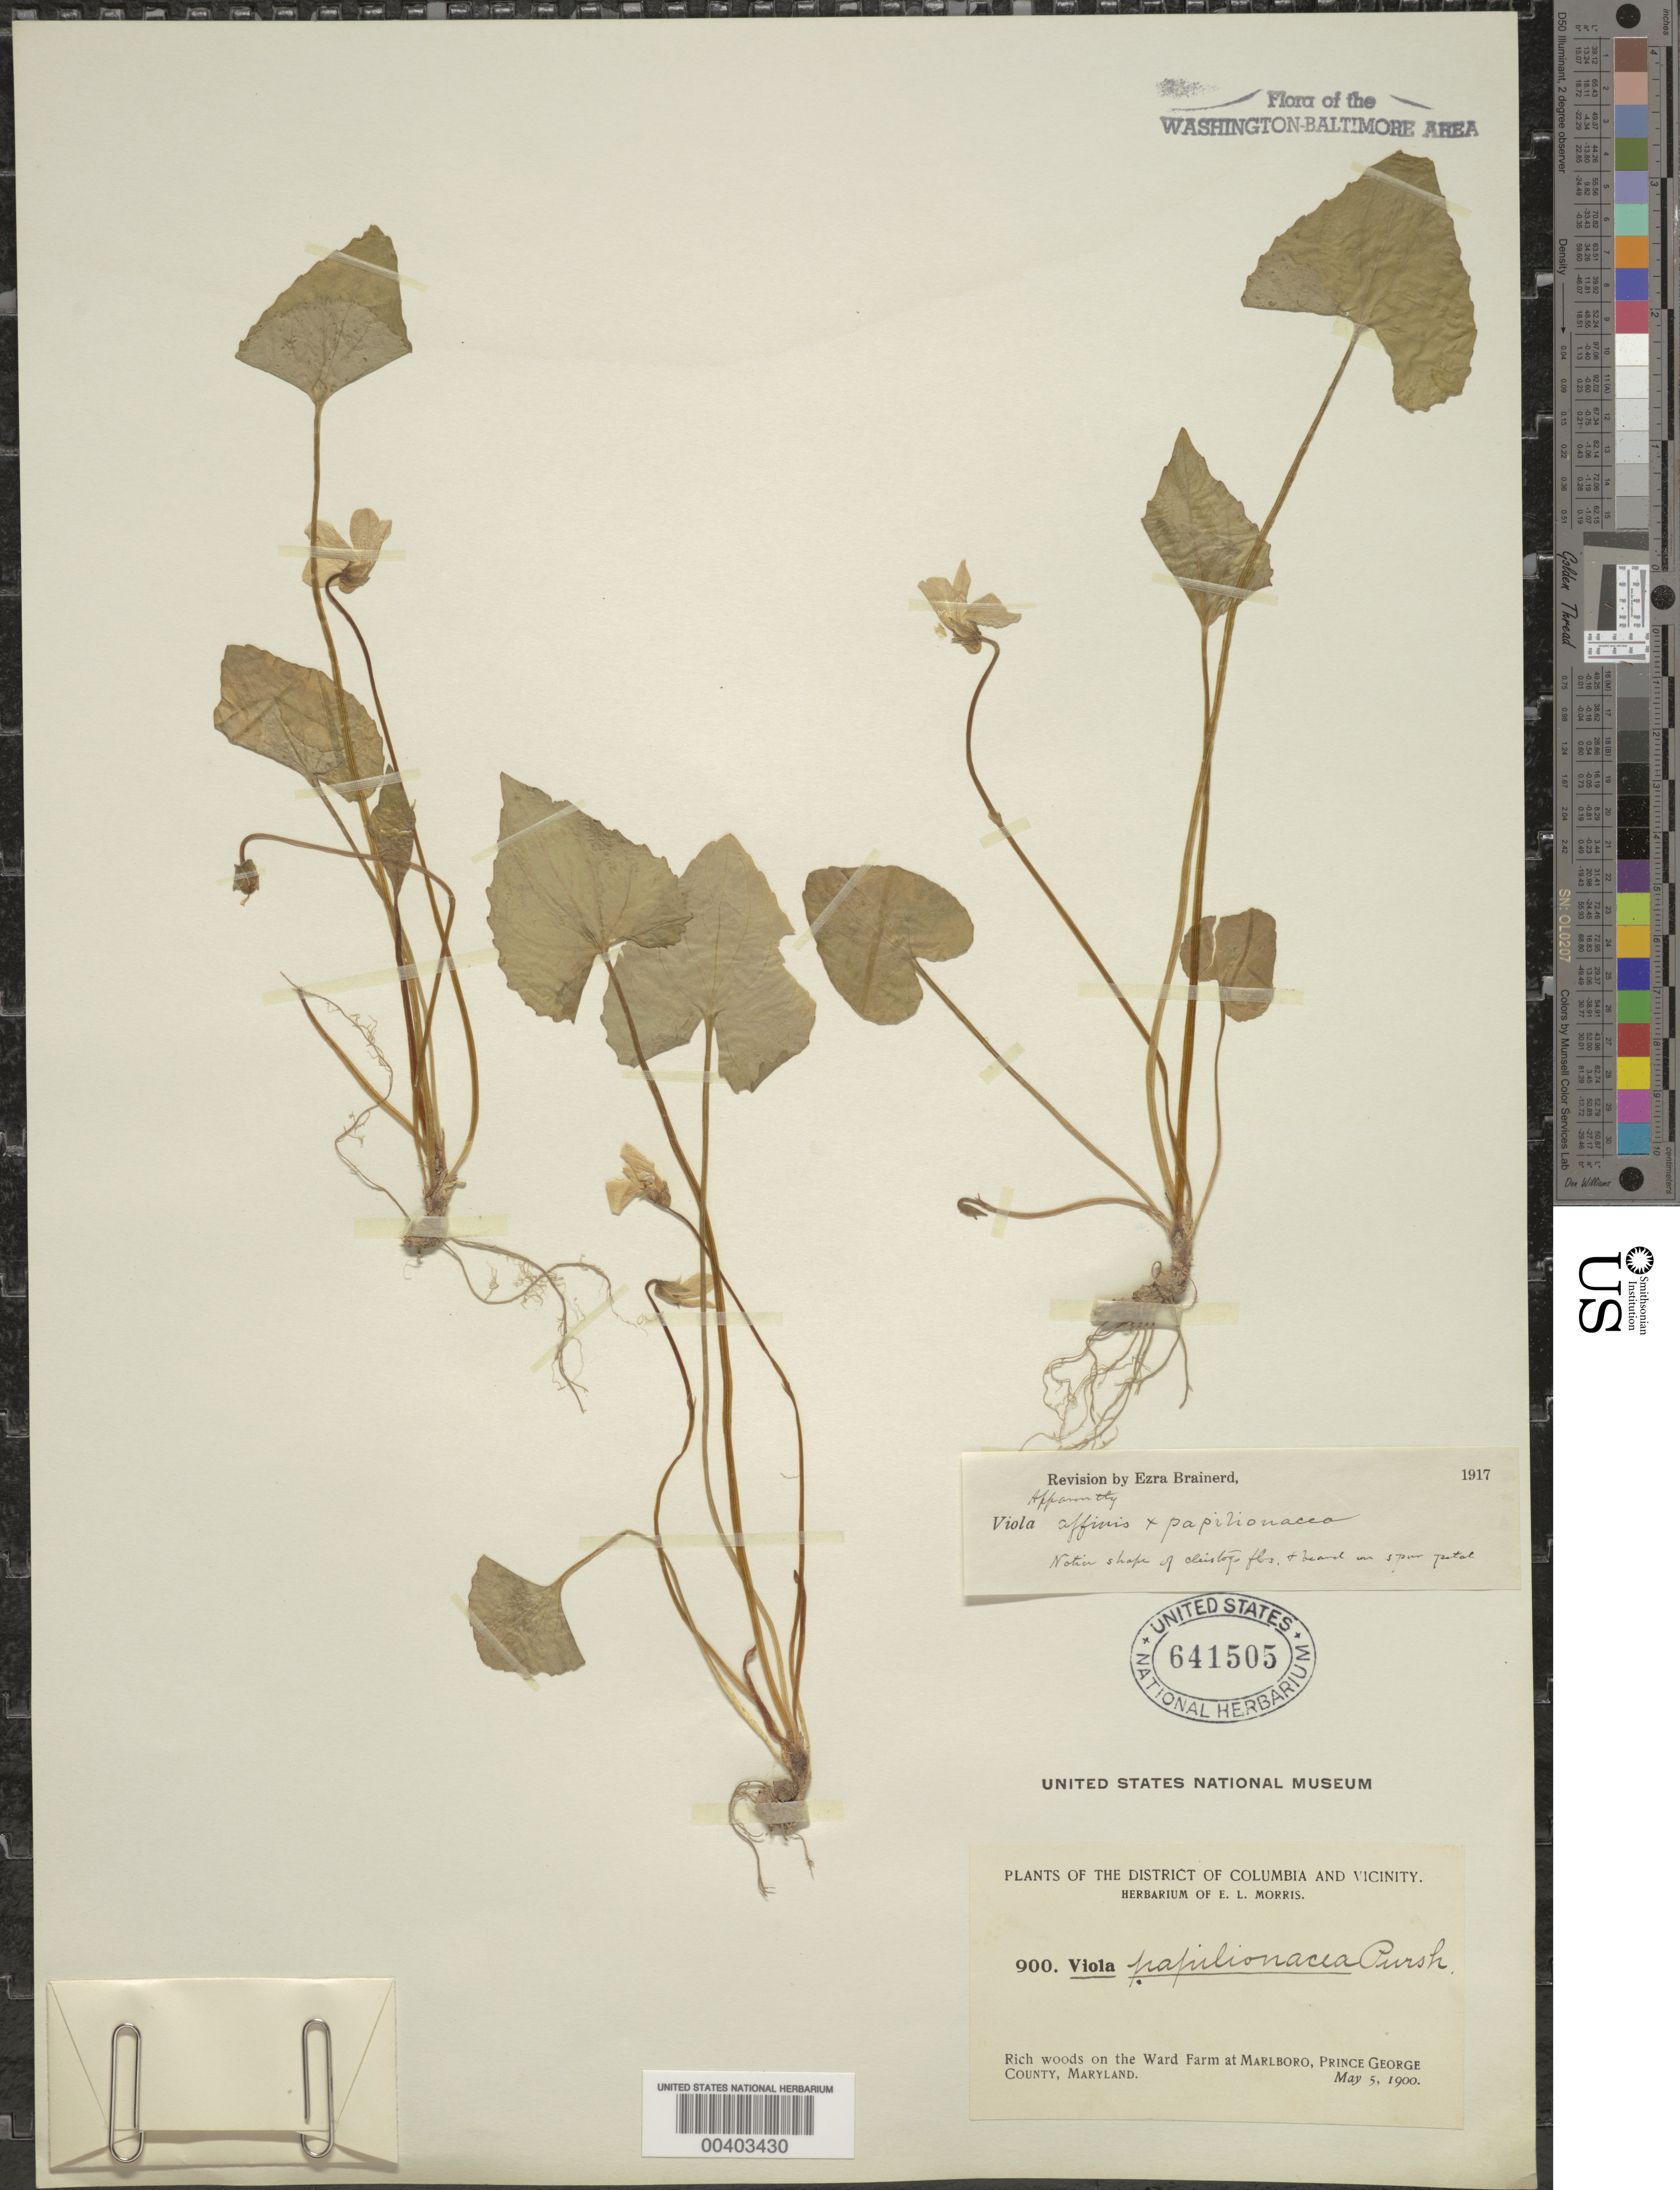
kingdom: Plantae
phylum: Tracheophyta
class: Magnoliopsida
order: Malpighiales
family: Violaceae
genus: Viola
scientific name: Viola sororia var. affinis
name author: (LeConte) McKinney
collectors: E. L. Morris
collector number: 900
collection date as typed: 05 May 1900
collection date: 1900-05-05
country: United States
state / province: Maryland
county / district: Prince George's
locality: Marlboro, Ward Farm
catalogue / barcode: US 641505